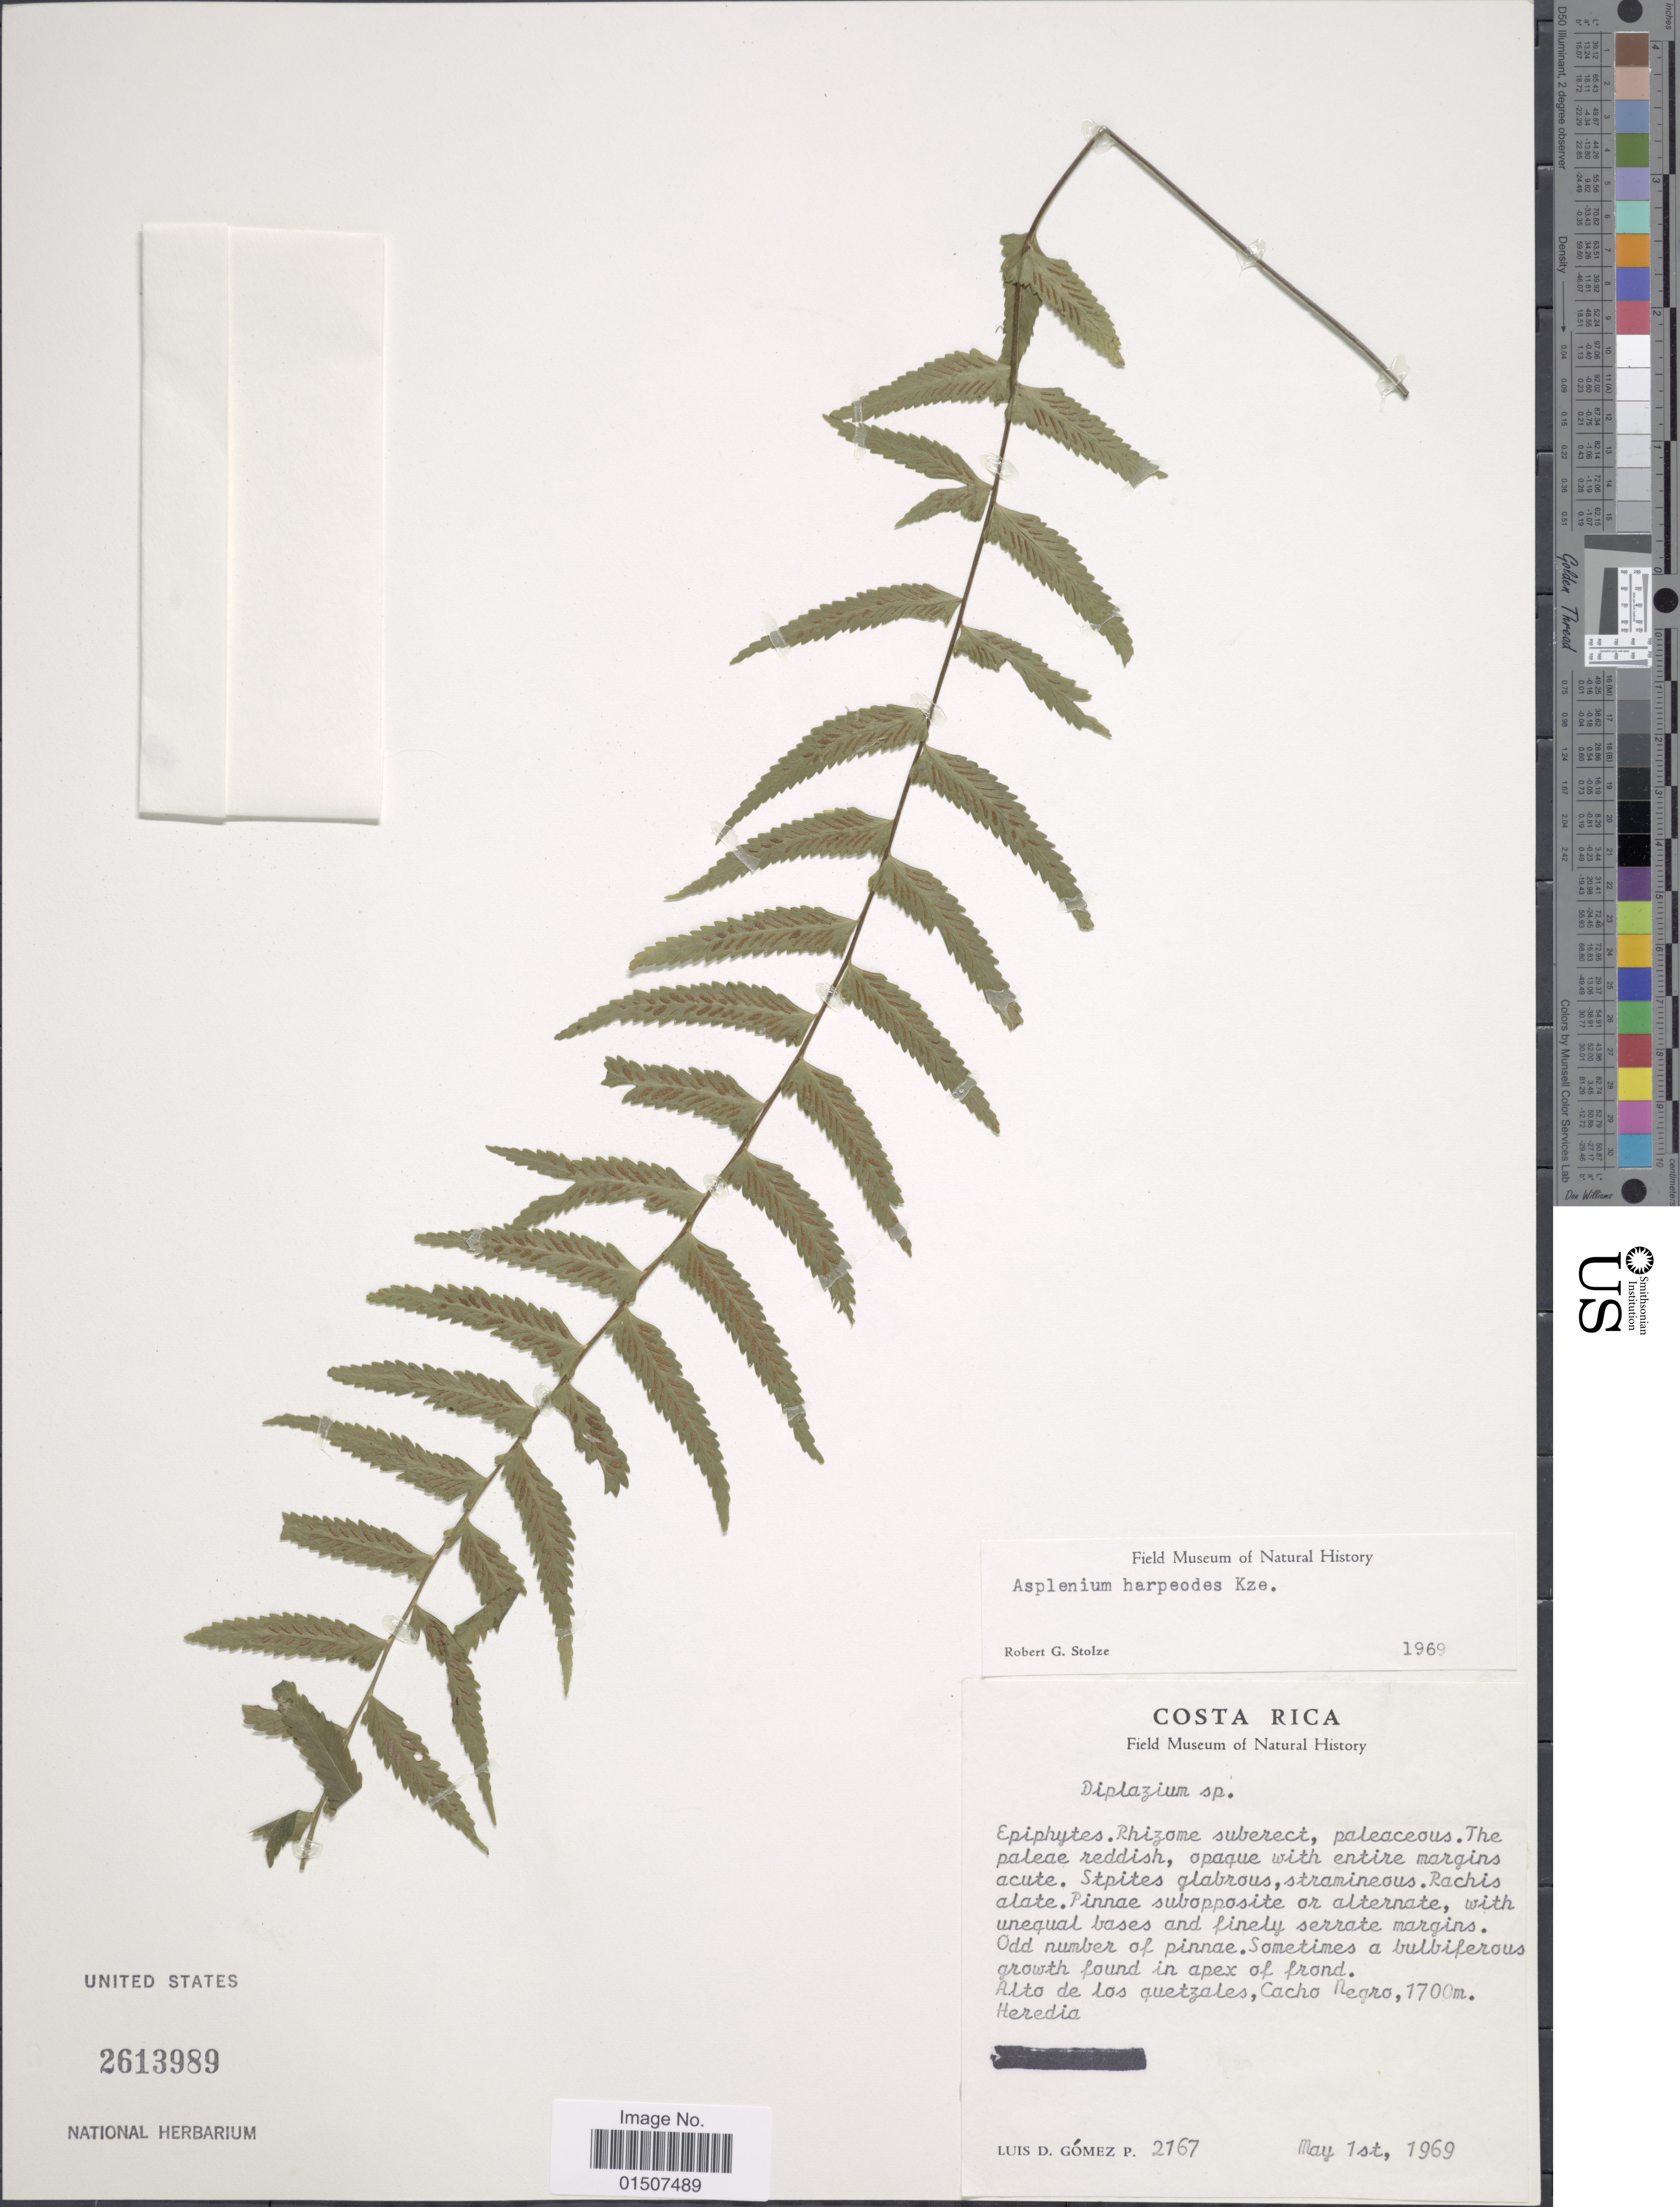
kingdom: Plantae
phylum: Tracheophyta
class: Polypodiopsida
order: Polypodiales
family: Aspleniaceae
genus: Asplenium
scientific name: Asplenium pululahuae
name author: Sodiro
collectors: L. D. Gómez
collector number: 2167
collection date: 1969-05-01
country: Costa Rica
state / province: Heredia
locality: Alto de los quetzales, Cacho Negro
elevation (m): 1700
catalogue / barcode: US 2613989